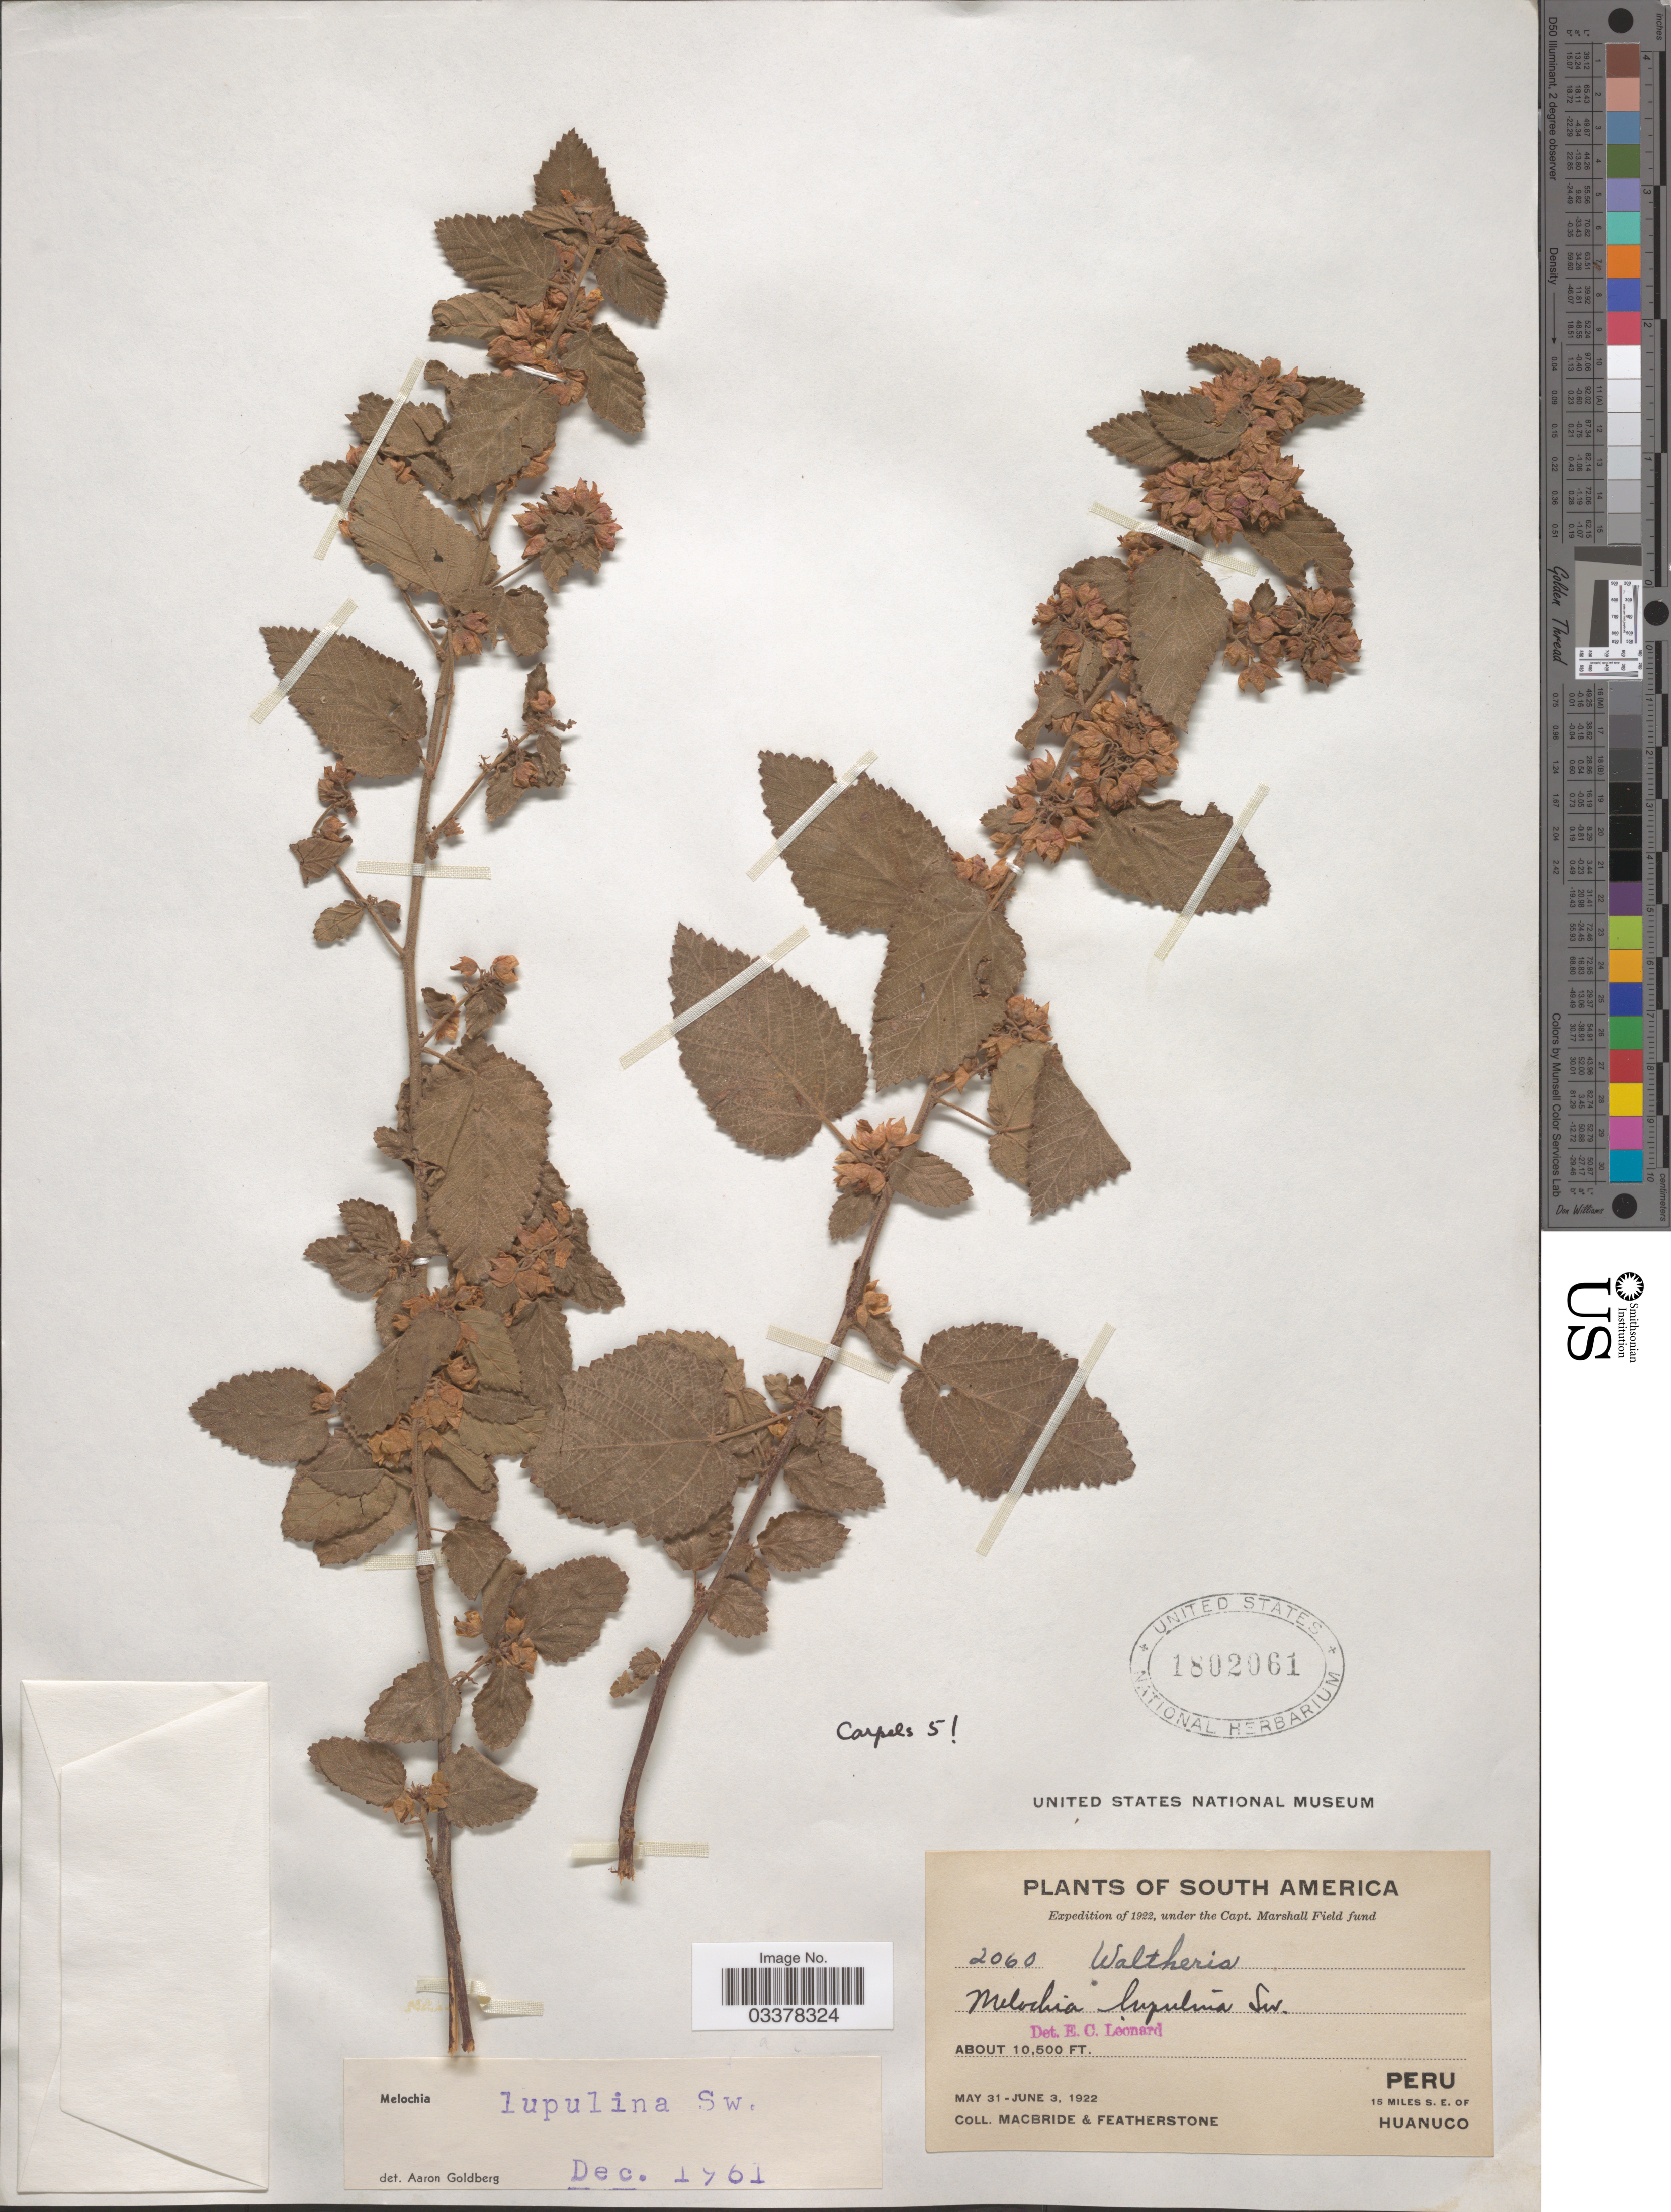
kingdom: Plantae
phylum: Tracheophyta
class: Magnoliopsida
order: Malvales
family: Malvaceae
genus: Melochia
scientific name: Melochia lupulina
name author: Sw.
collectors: Macbride, -- & -. Featherstone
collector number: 2060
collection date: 1922-05-31/1922-06-03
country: Peru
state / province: Huánuco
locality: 15 miles SE of Huanuco.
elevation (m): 3200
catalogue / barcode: US 1802061